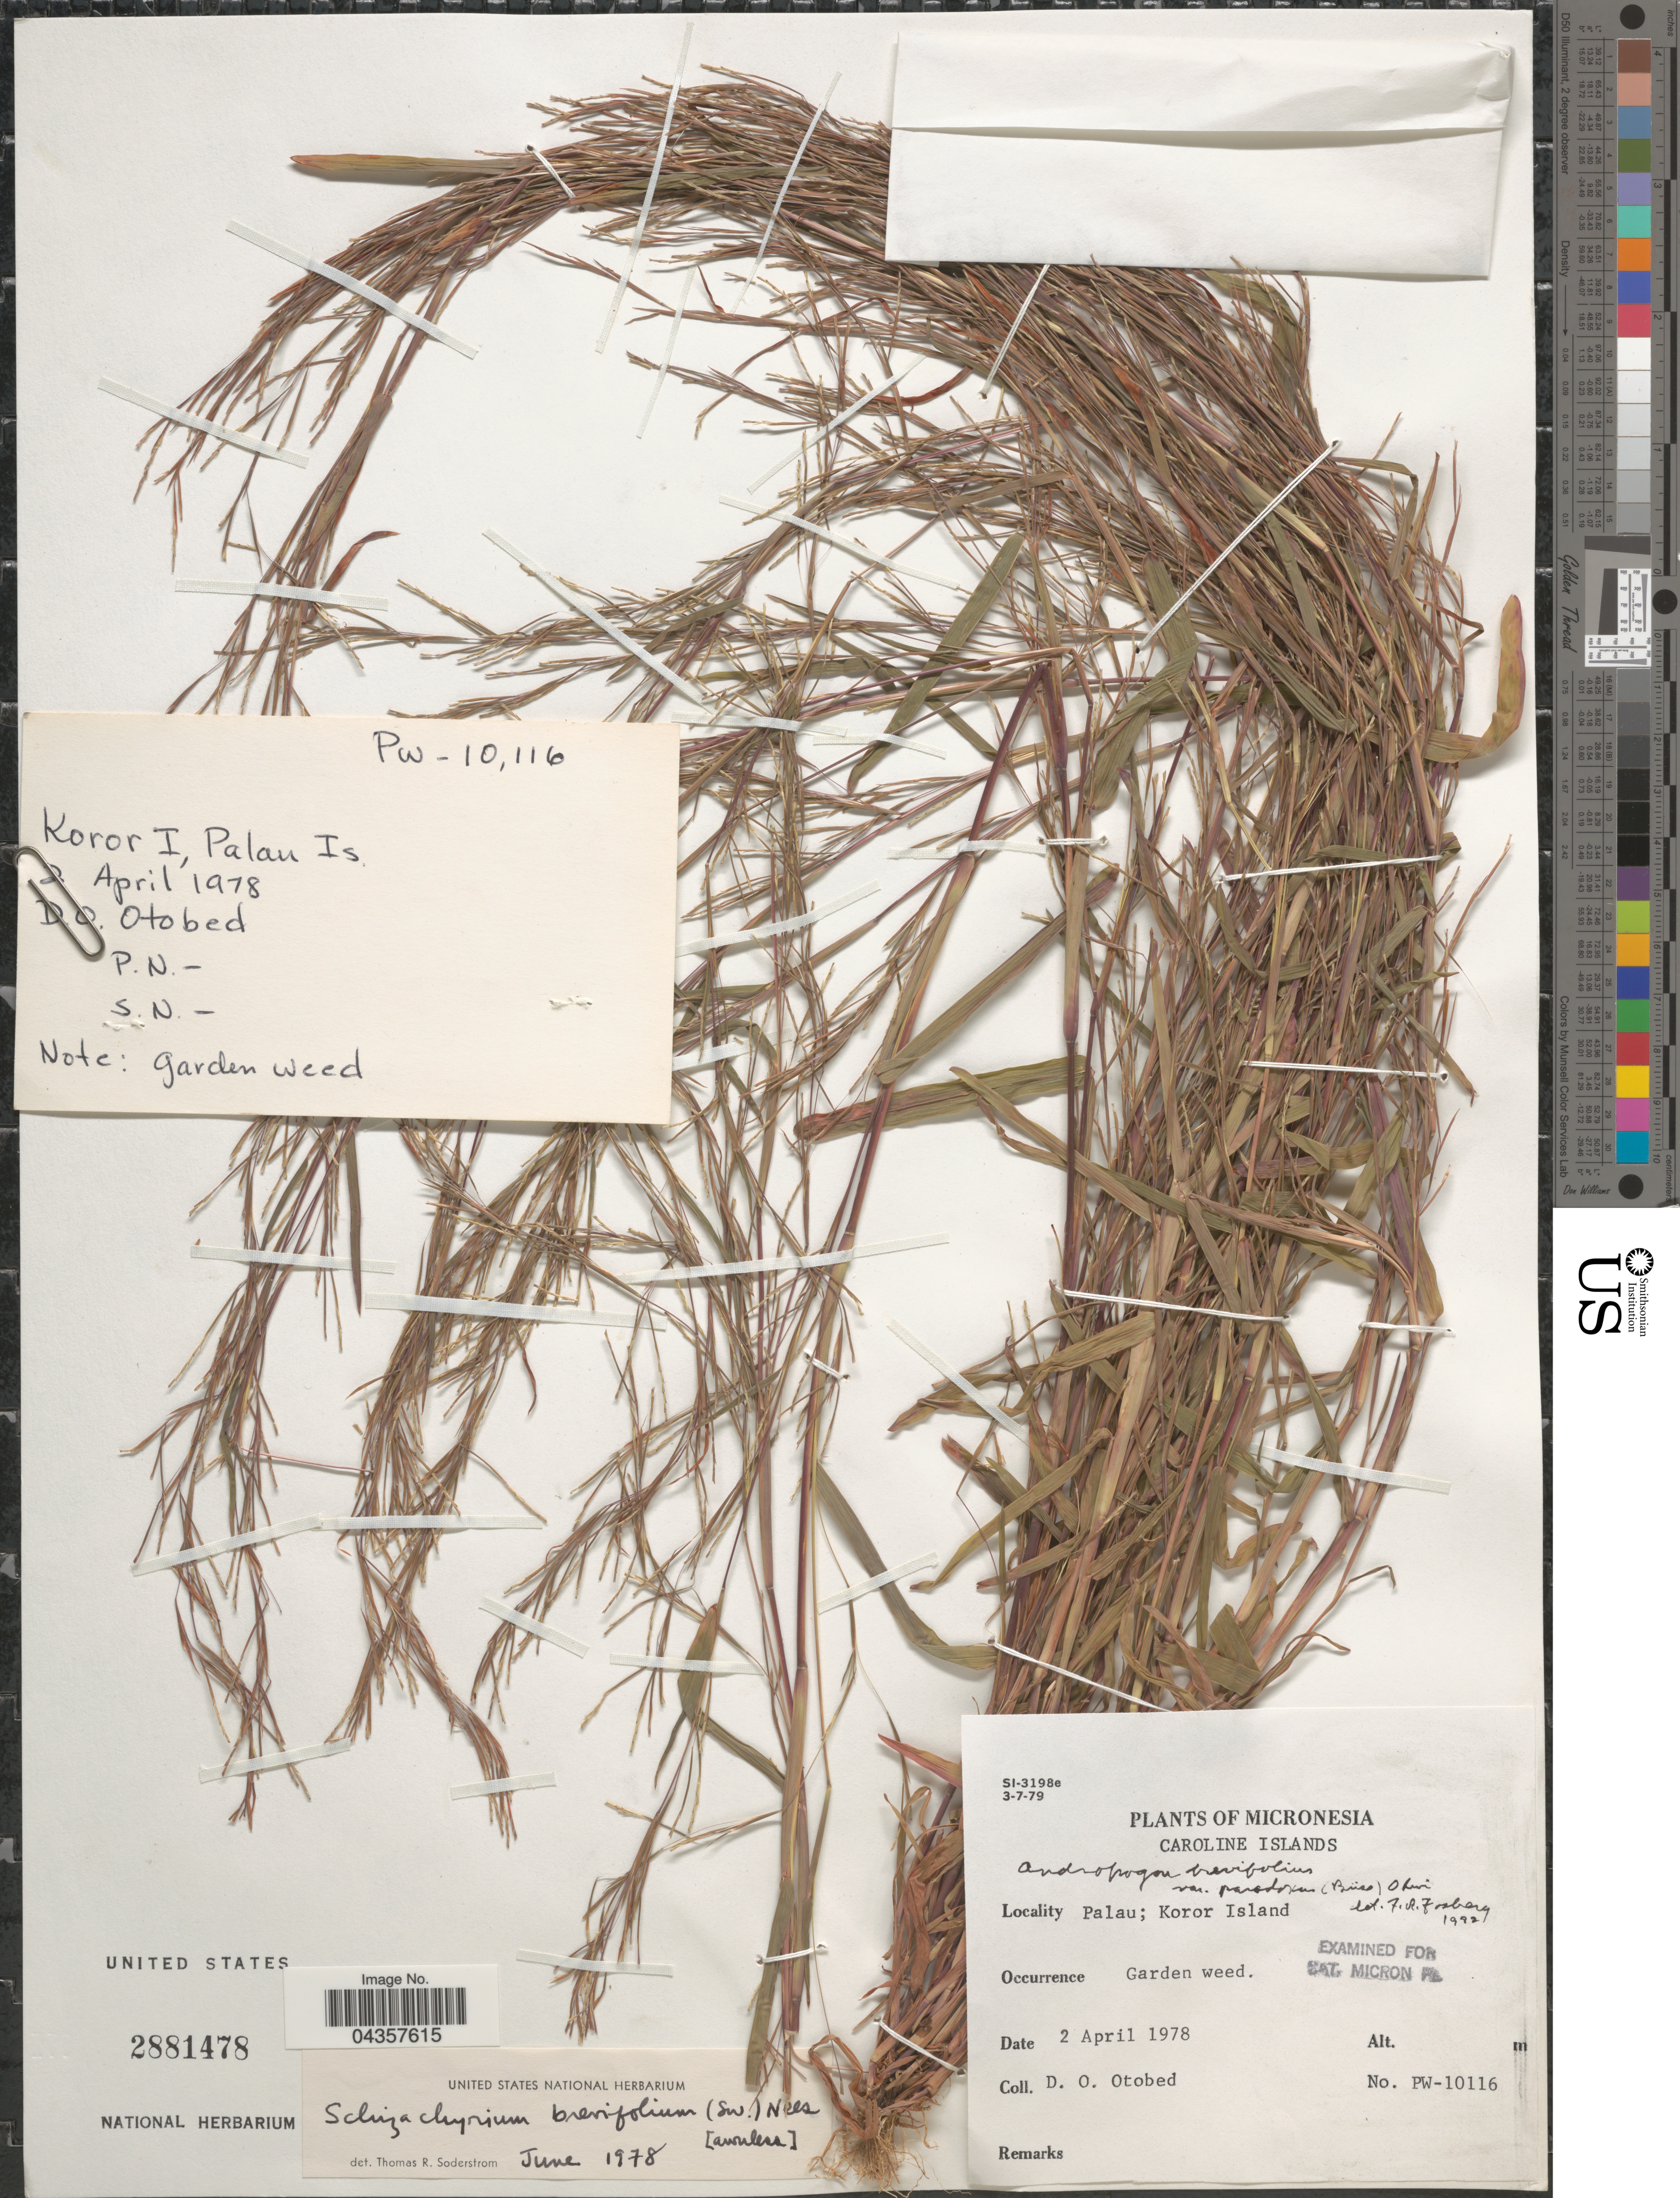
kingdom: Plantae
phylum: Tracheophyta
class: Liliopsida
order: Poales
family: Poaceae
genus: Schizachyrium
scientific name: Schizachyrium brevifolium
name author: (Sw.) Nees ex Büse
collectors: D. O. Otobed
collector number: PW-10116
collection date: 1978-04-02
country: Palau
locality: Caroline Islands. Palau; Koror Island.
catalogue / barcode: US 2881478